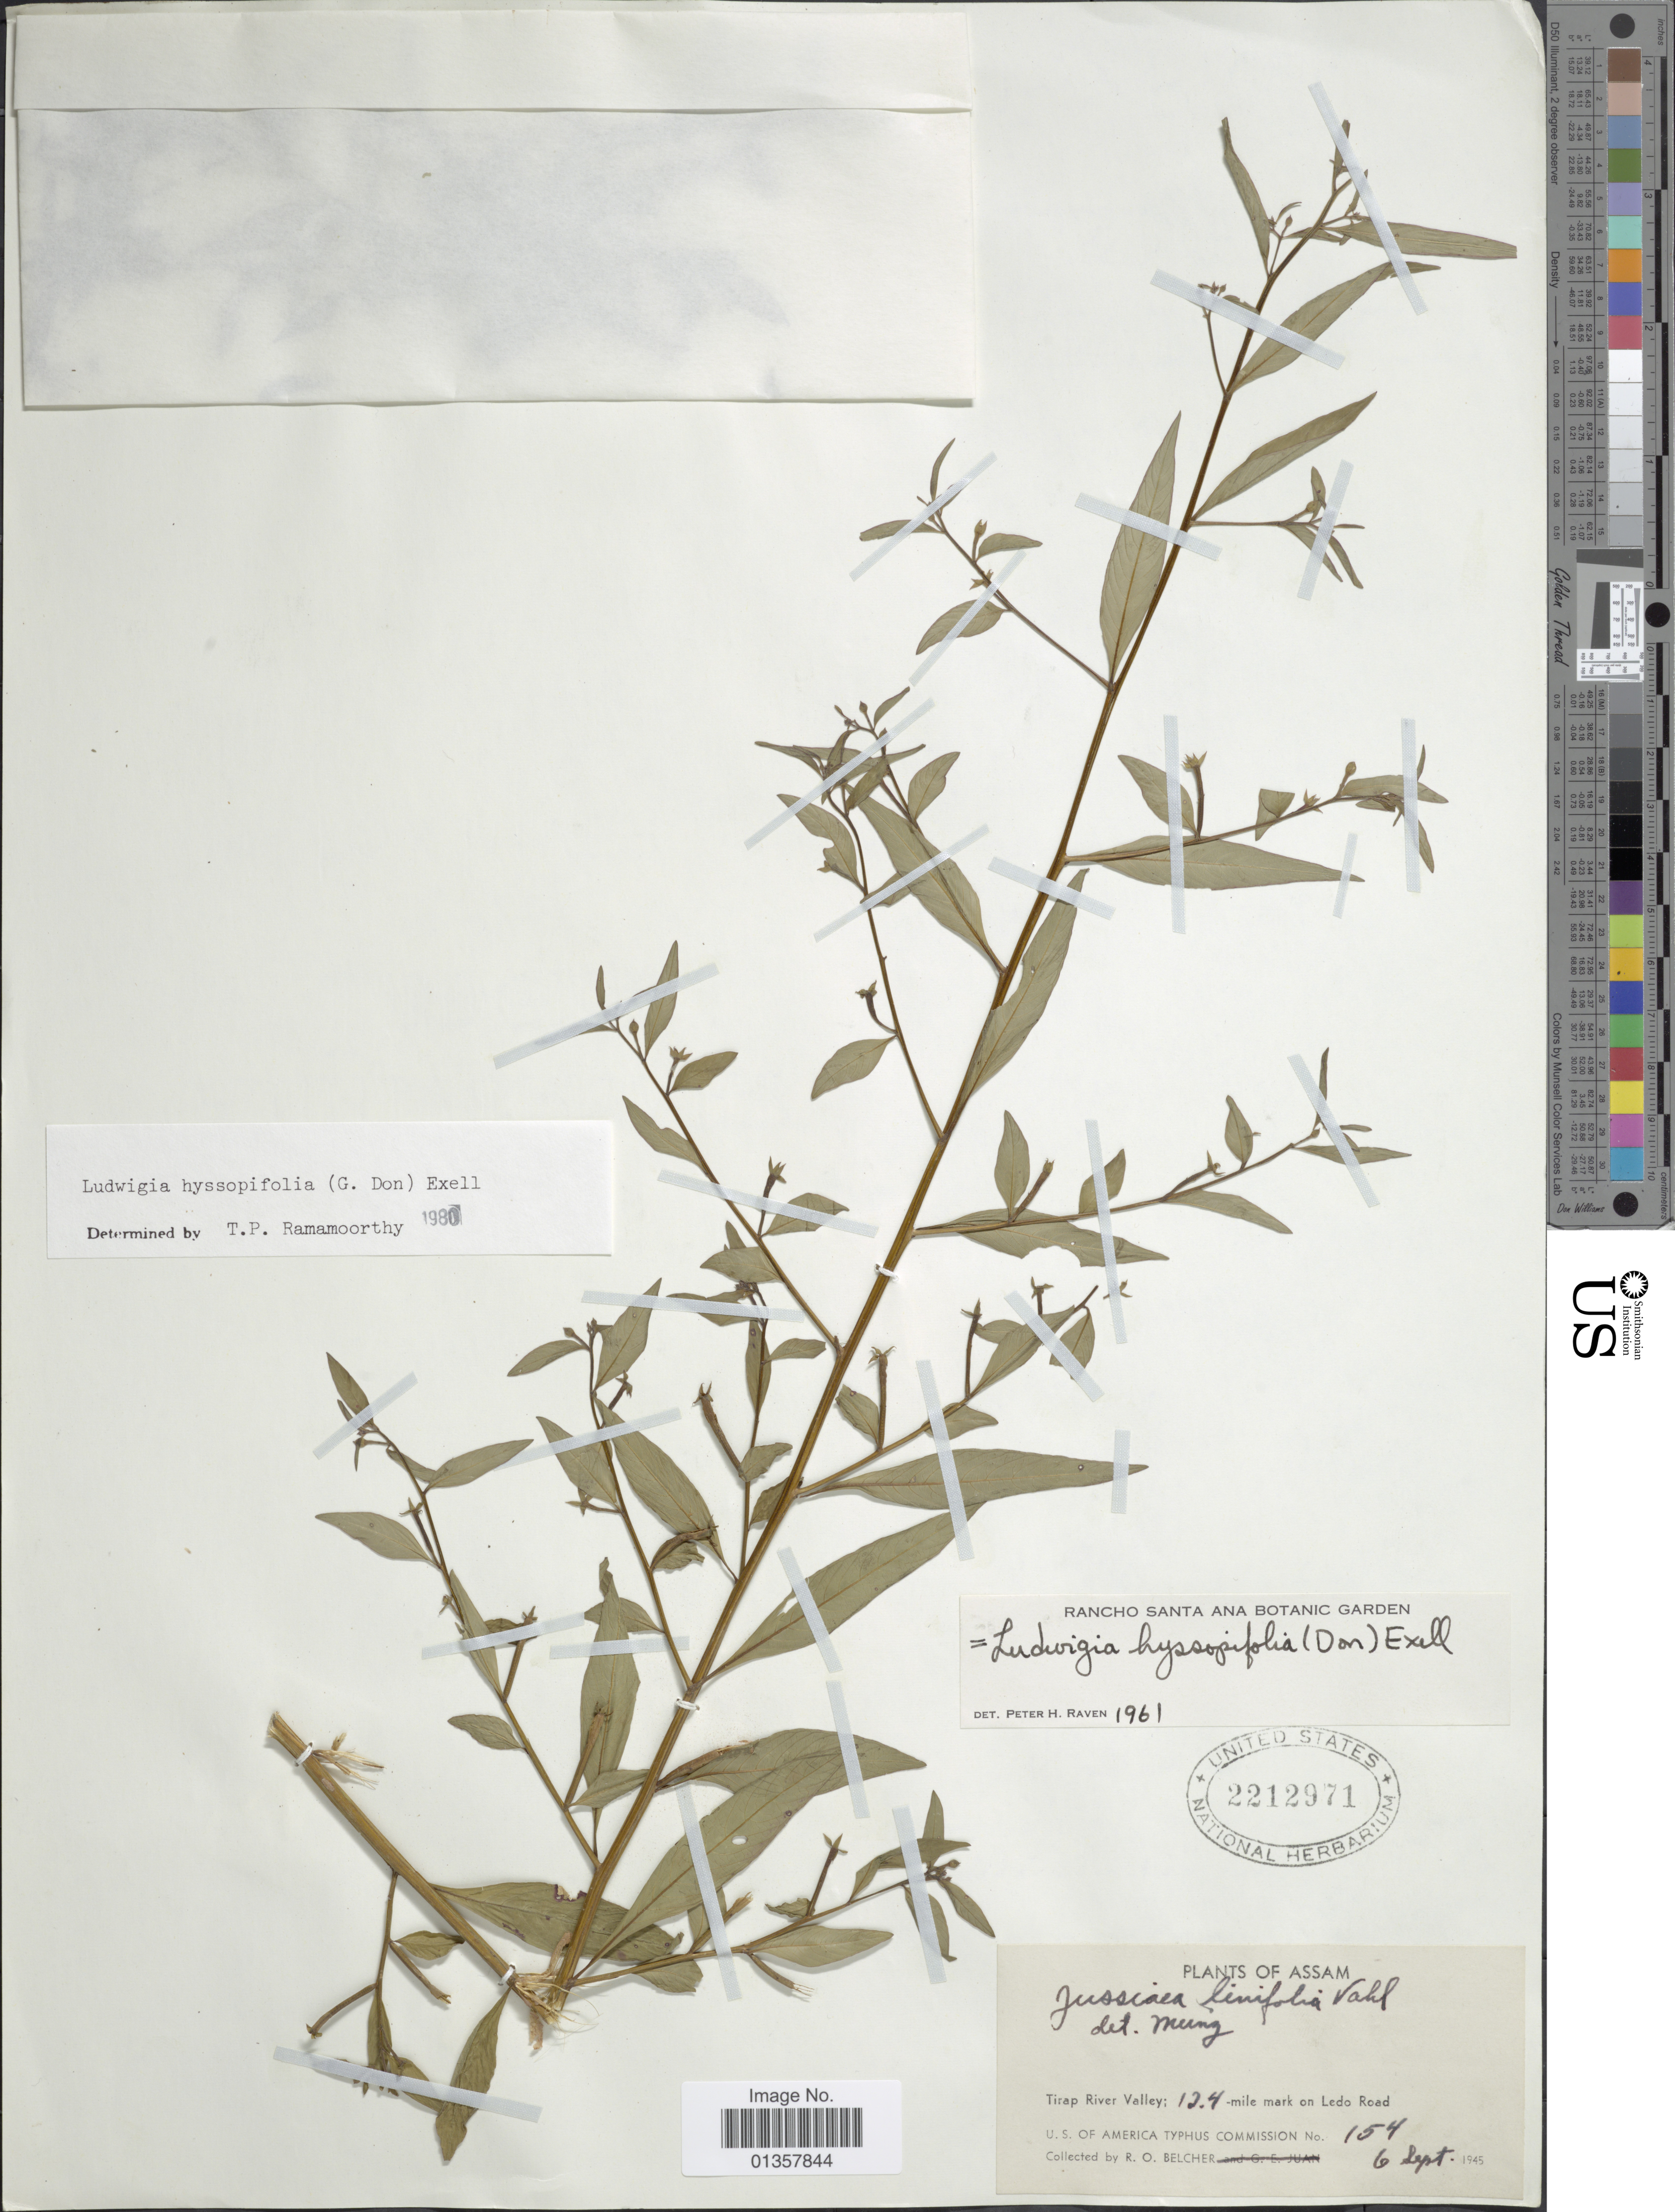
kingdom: Plantae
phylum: Tracheophyta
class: Magnoliopsida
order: Myrtales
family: Onagraceae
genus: Ludwigia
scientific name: Ludwigia hyssopifolia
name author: (G. Don) Exell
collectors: R. Belcher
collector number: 154?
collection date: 1945-09-06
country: India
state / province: Arunachal Pradesh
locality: Tirap River Valley: 12.4 mile mark on Ledo Road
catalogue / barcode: US 2212971